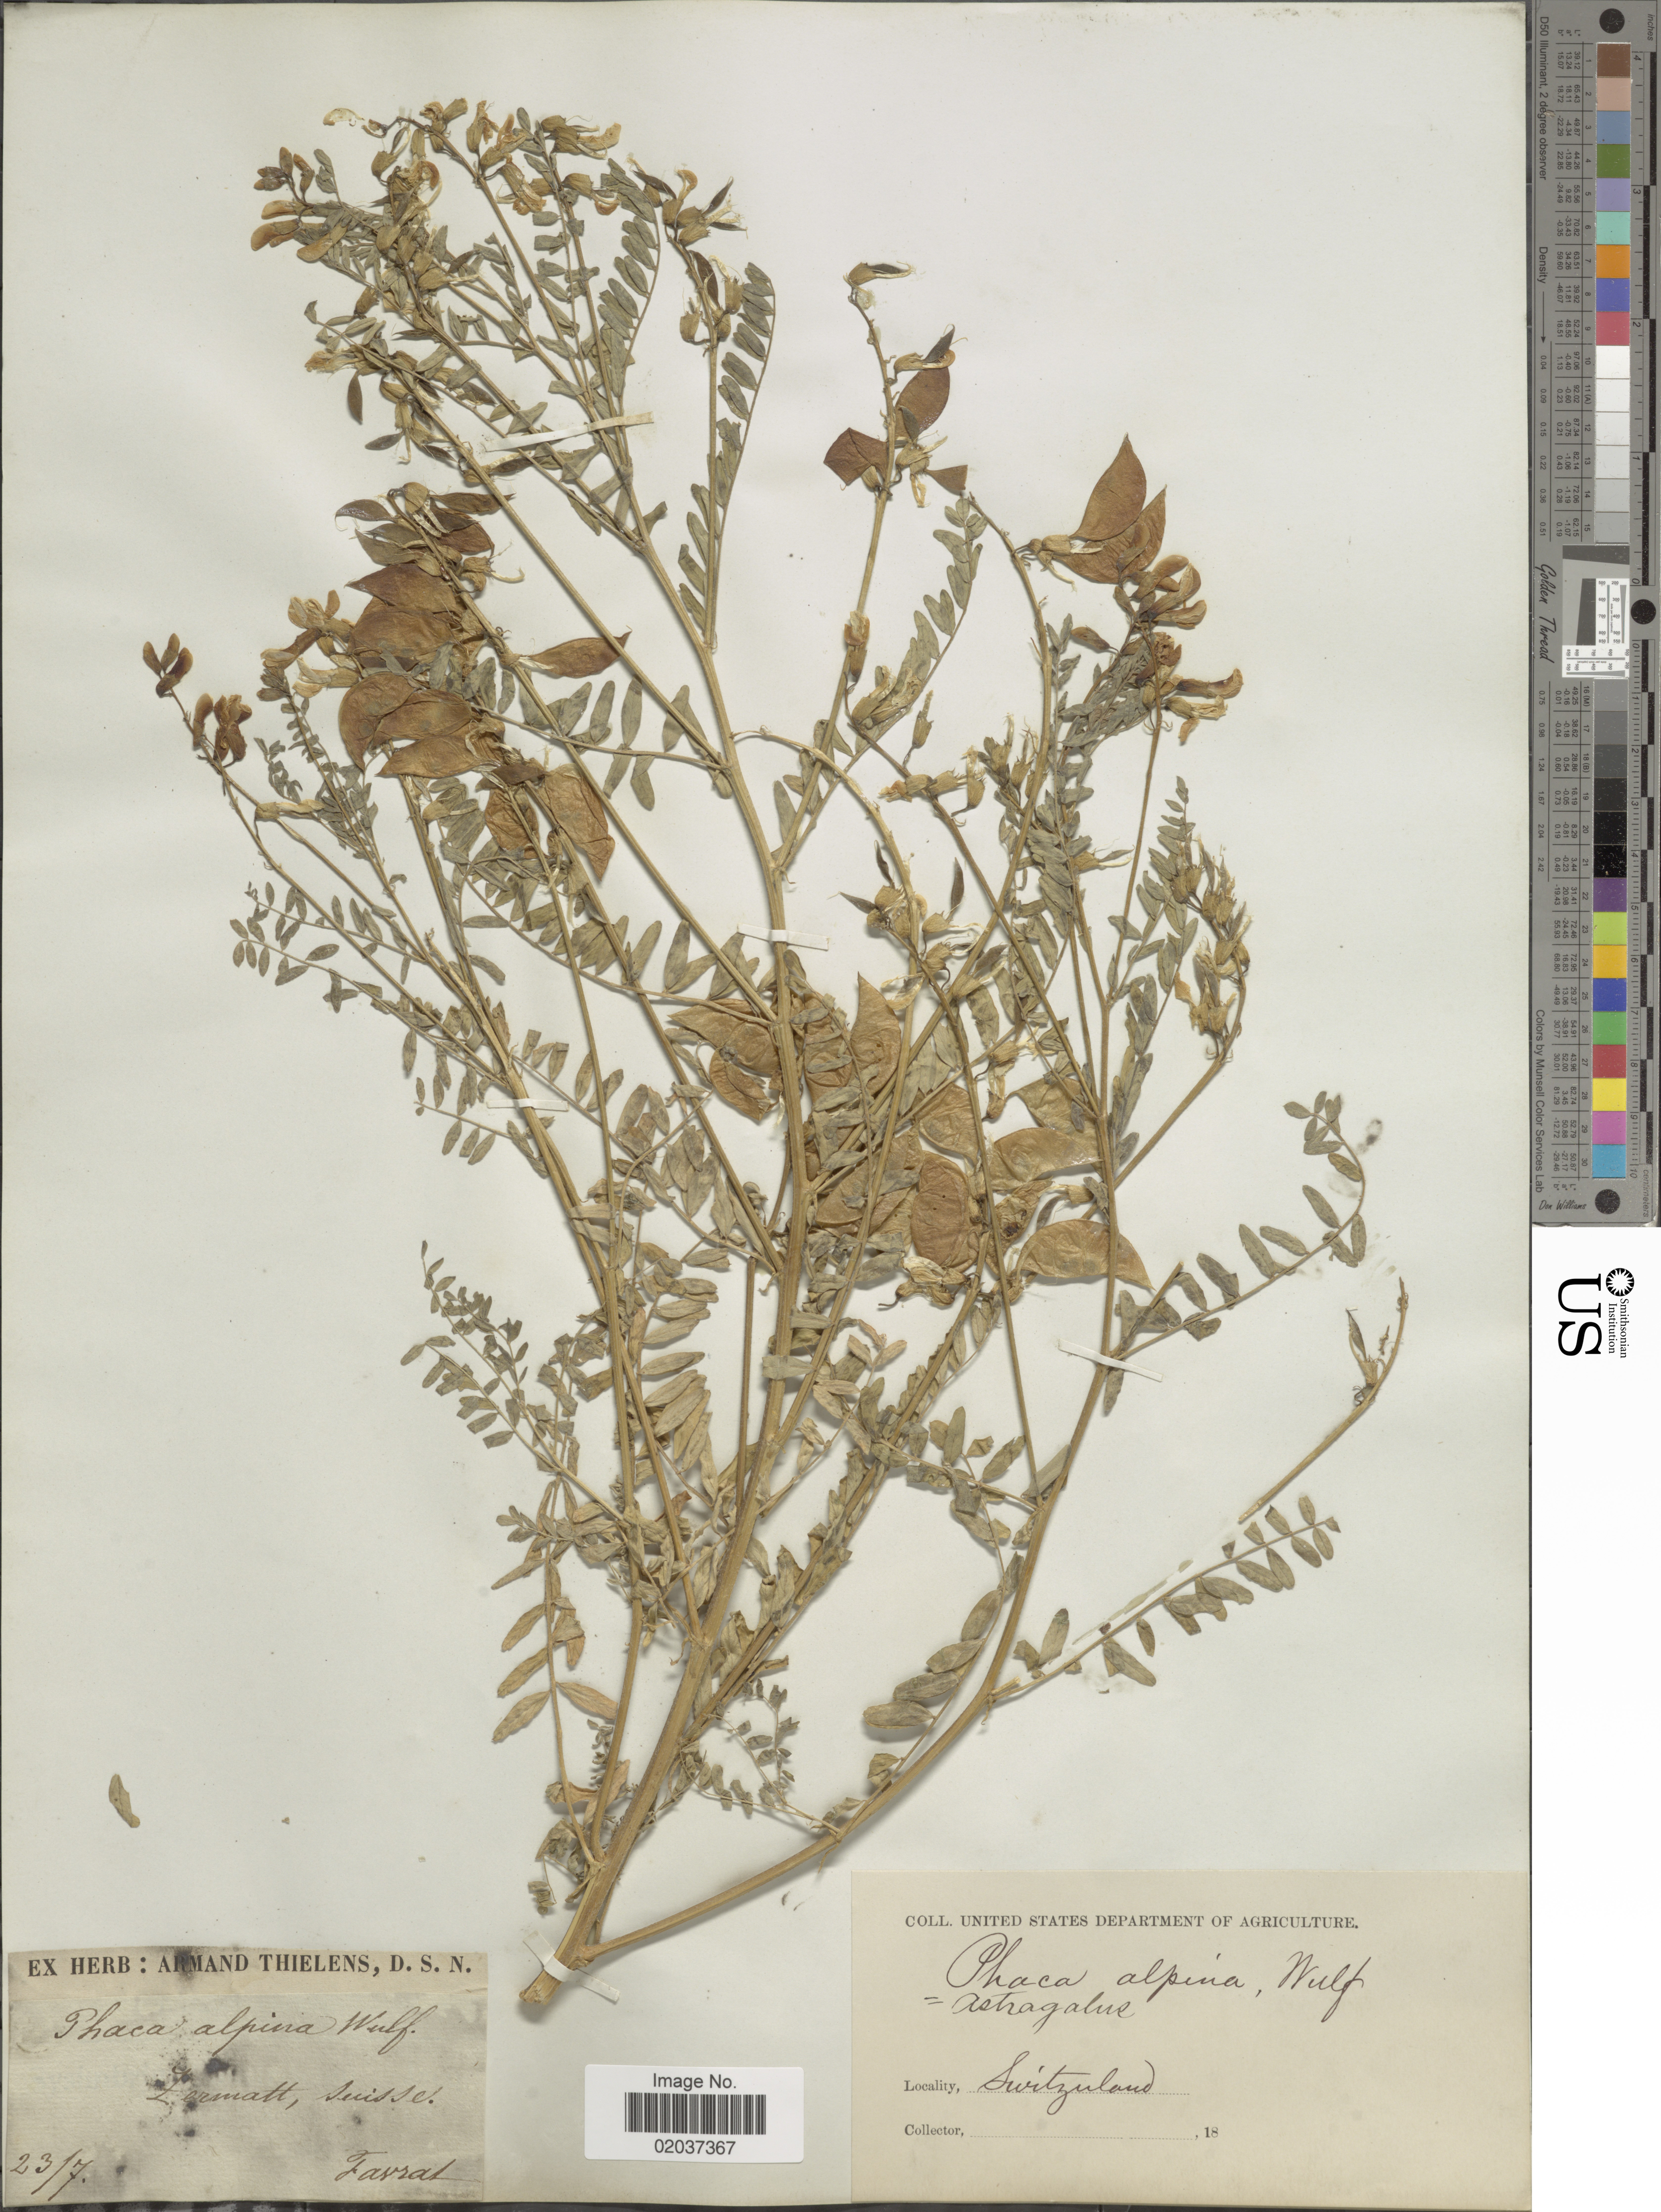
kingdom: Plantae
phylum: Tracheophyta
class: Magnoliopsida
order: Fabales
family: Fabaceae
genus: Astragalus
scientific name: Astragalus penduliflorus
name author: Lam.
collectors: L. Favrat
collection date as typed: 18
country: Switzerland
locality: Lermatt, Suisse